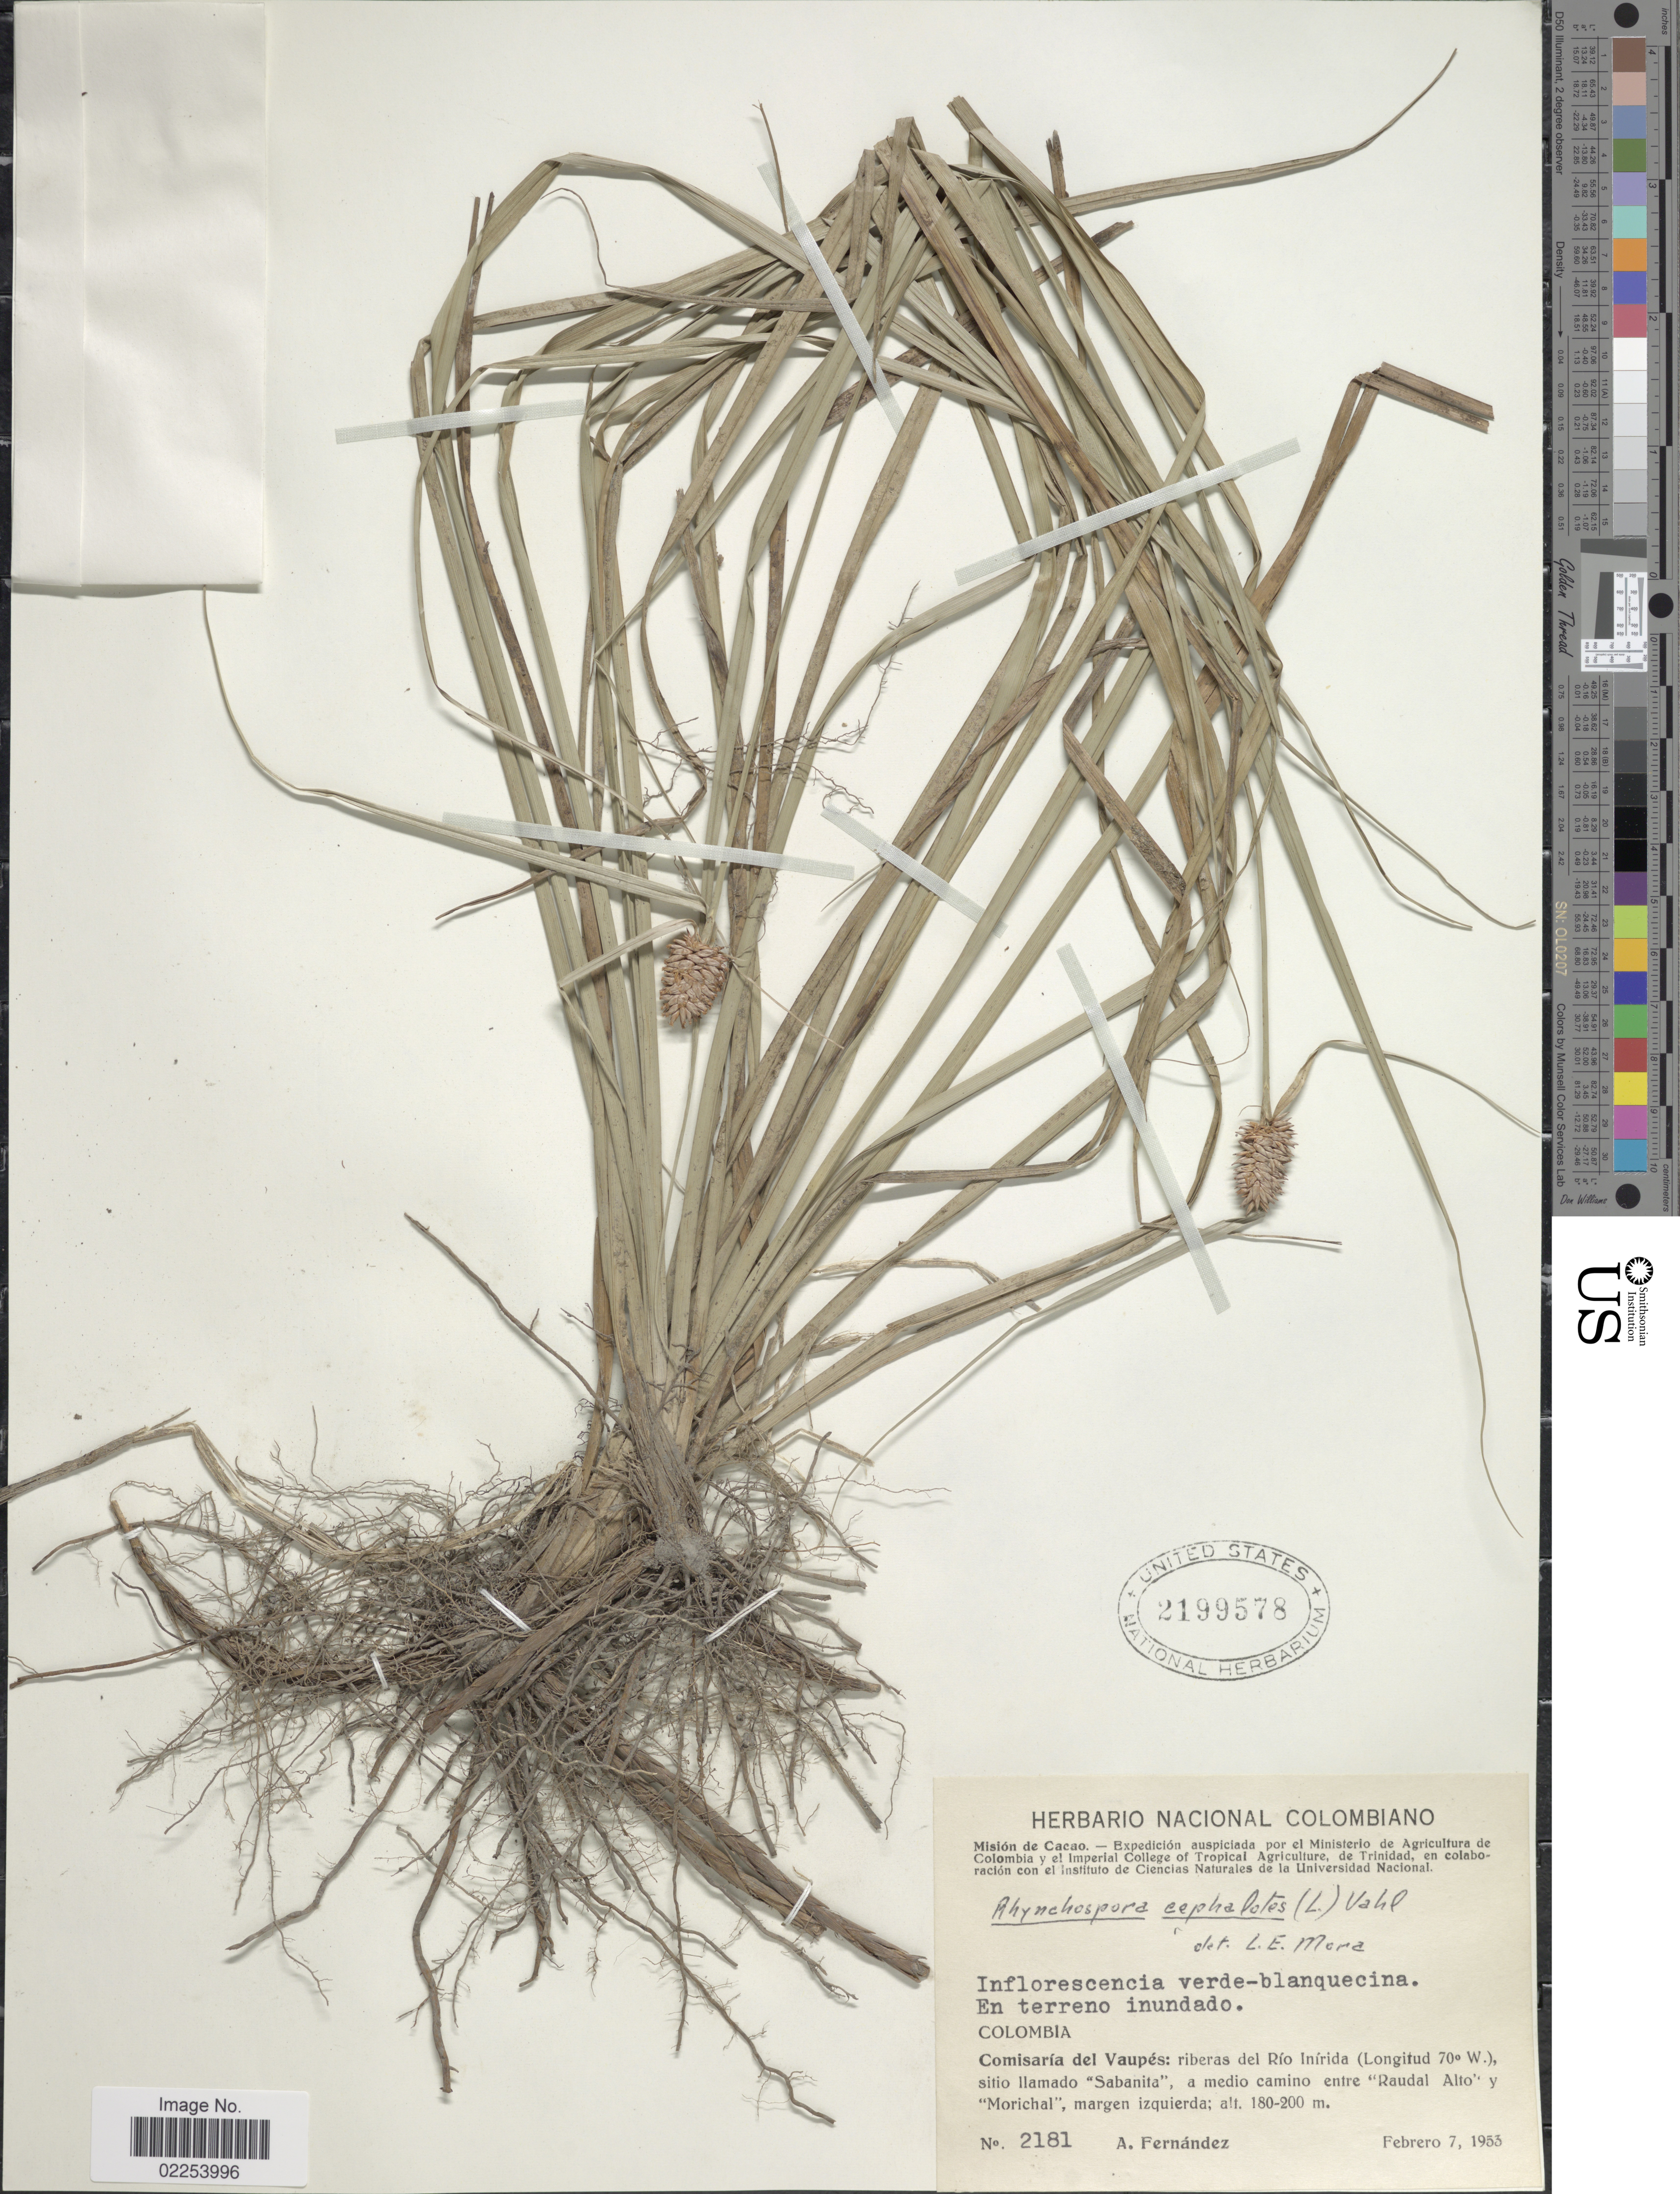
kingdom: Plantae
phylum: Tracheophyta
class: Liliopsida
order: Poales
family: Cyperaceae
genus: Rhynchospora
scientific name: Rhynchospora cephalotes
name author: (L.) Vahl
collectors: A. Fernández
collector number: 2181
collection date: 1953-02-07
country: Colombia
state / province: Vaupés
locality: Riberas del Rio Inirida, sitio llamado "Sabanita", a medio camino entre "Raudal Alto y Morichal", margen izquierda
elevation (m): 180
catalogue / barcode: US 2199578